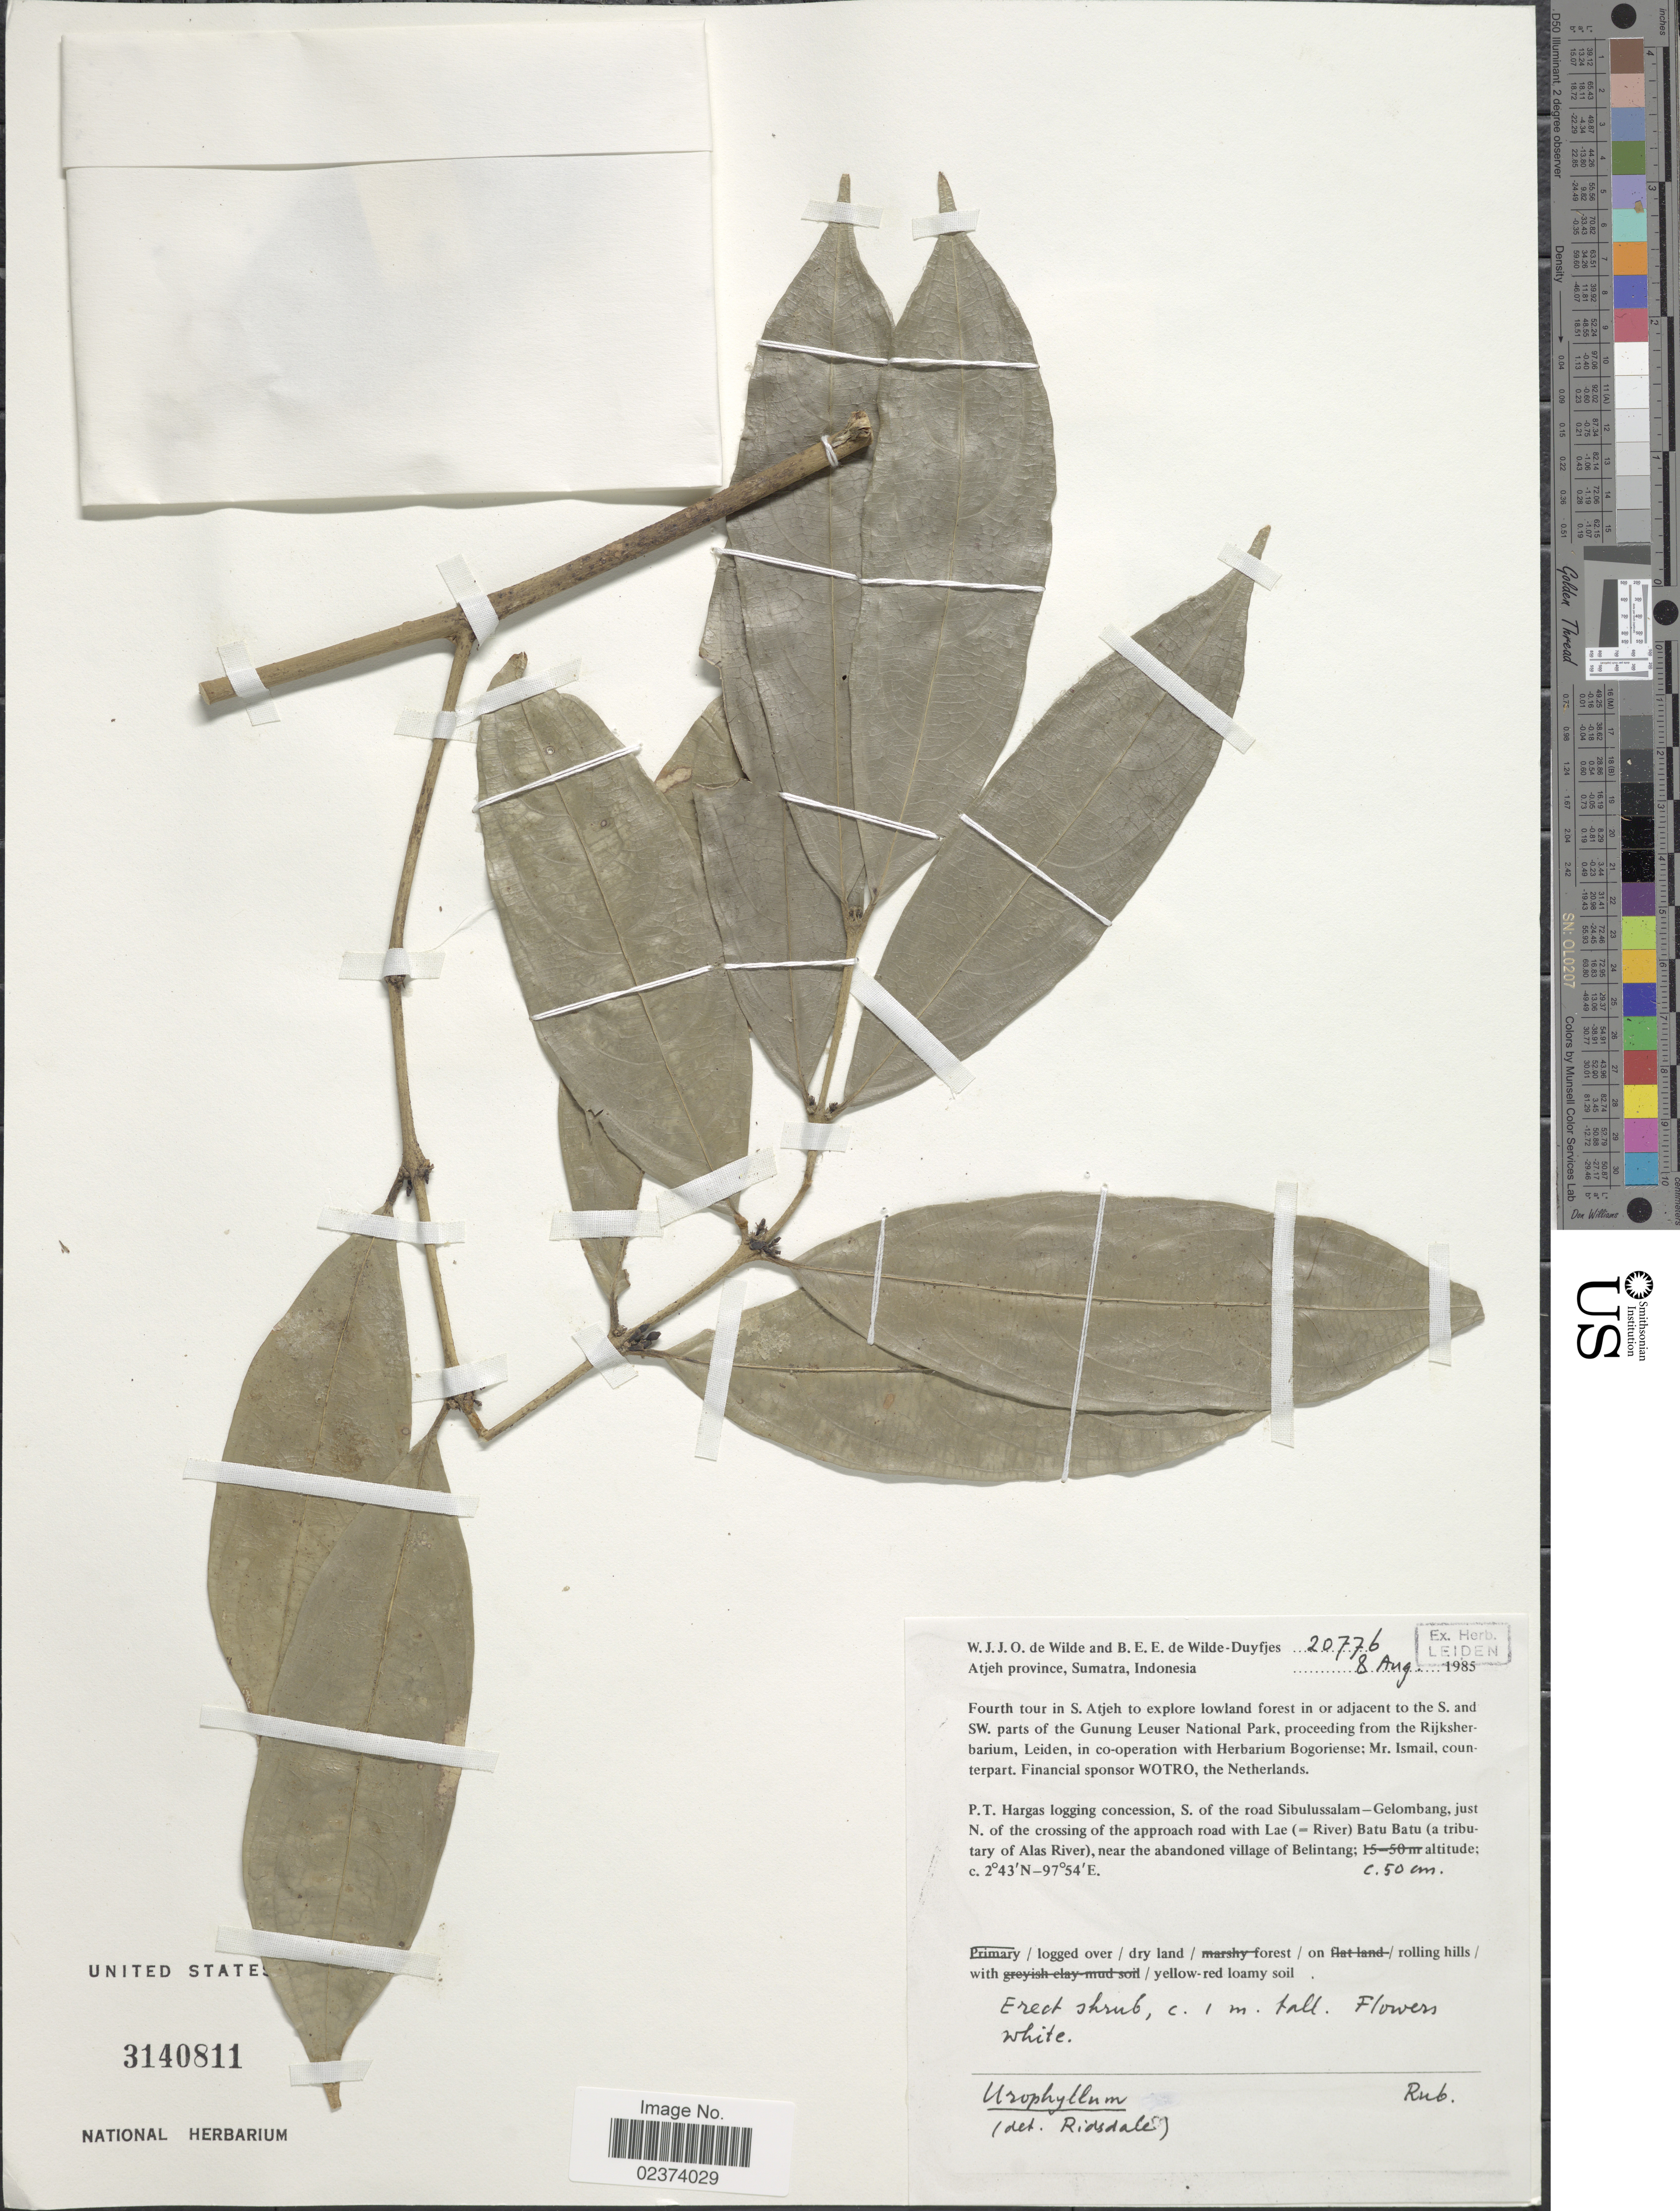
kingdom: Plantae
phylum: Tracheophyta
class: Magnoliopsida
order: Gentianales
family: Rubiaceae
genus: Urophyllum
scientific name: Urophyllum sp.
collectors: W. J. de Wilde & B. E. de Wilde-Duyfjes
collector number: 20776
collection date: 1985-08-08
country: Indonesia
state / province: Sumatra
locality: Atjeh Province, Sumatra, P.T. Hargas logging concession, S. of the road Sibulussalam-Gelombang, just N. of the crossing of the approach road with Lae (=River) Batu Batu (a tributray of Alas River) near the abandoned village of Belintang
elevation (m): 50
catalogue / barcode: US 3140811